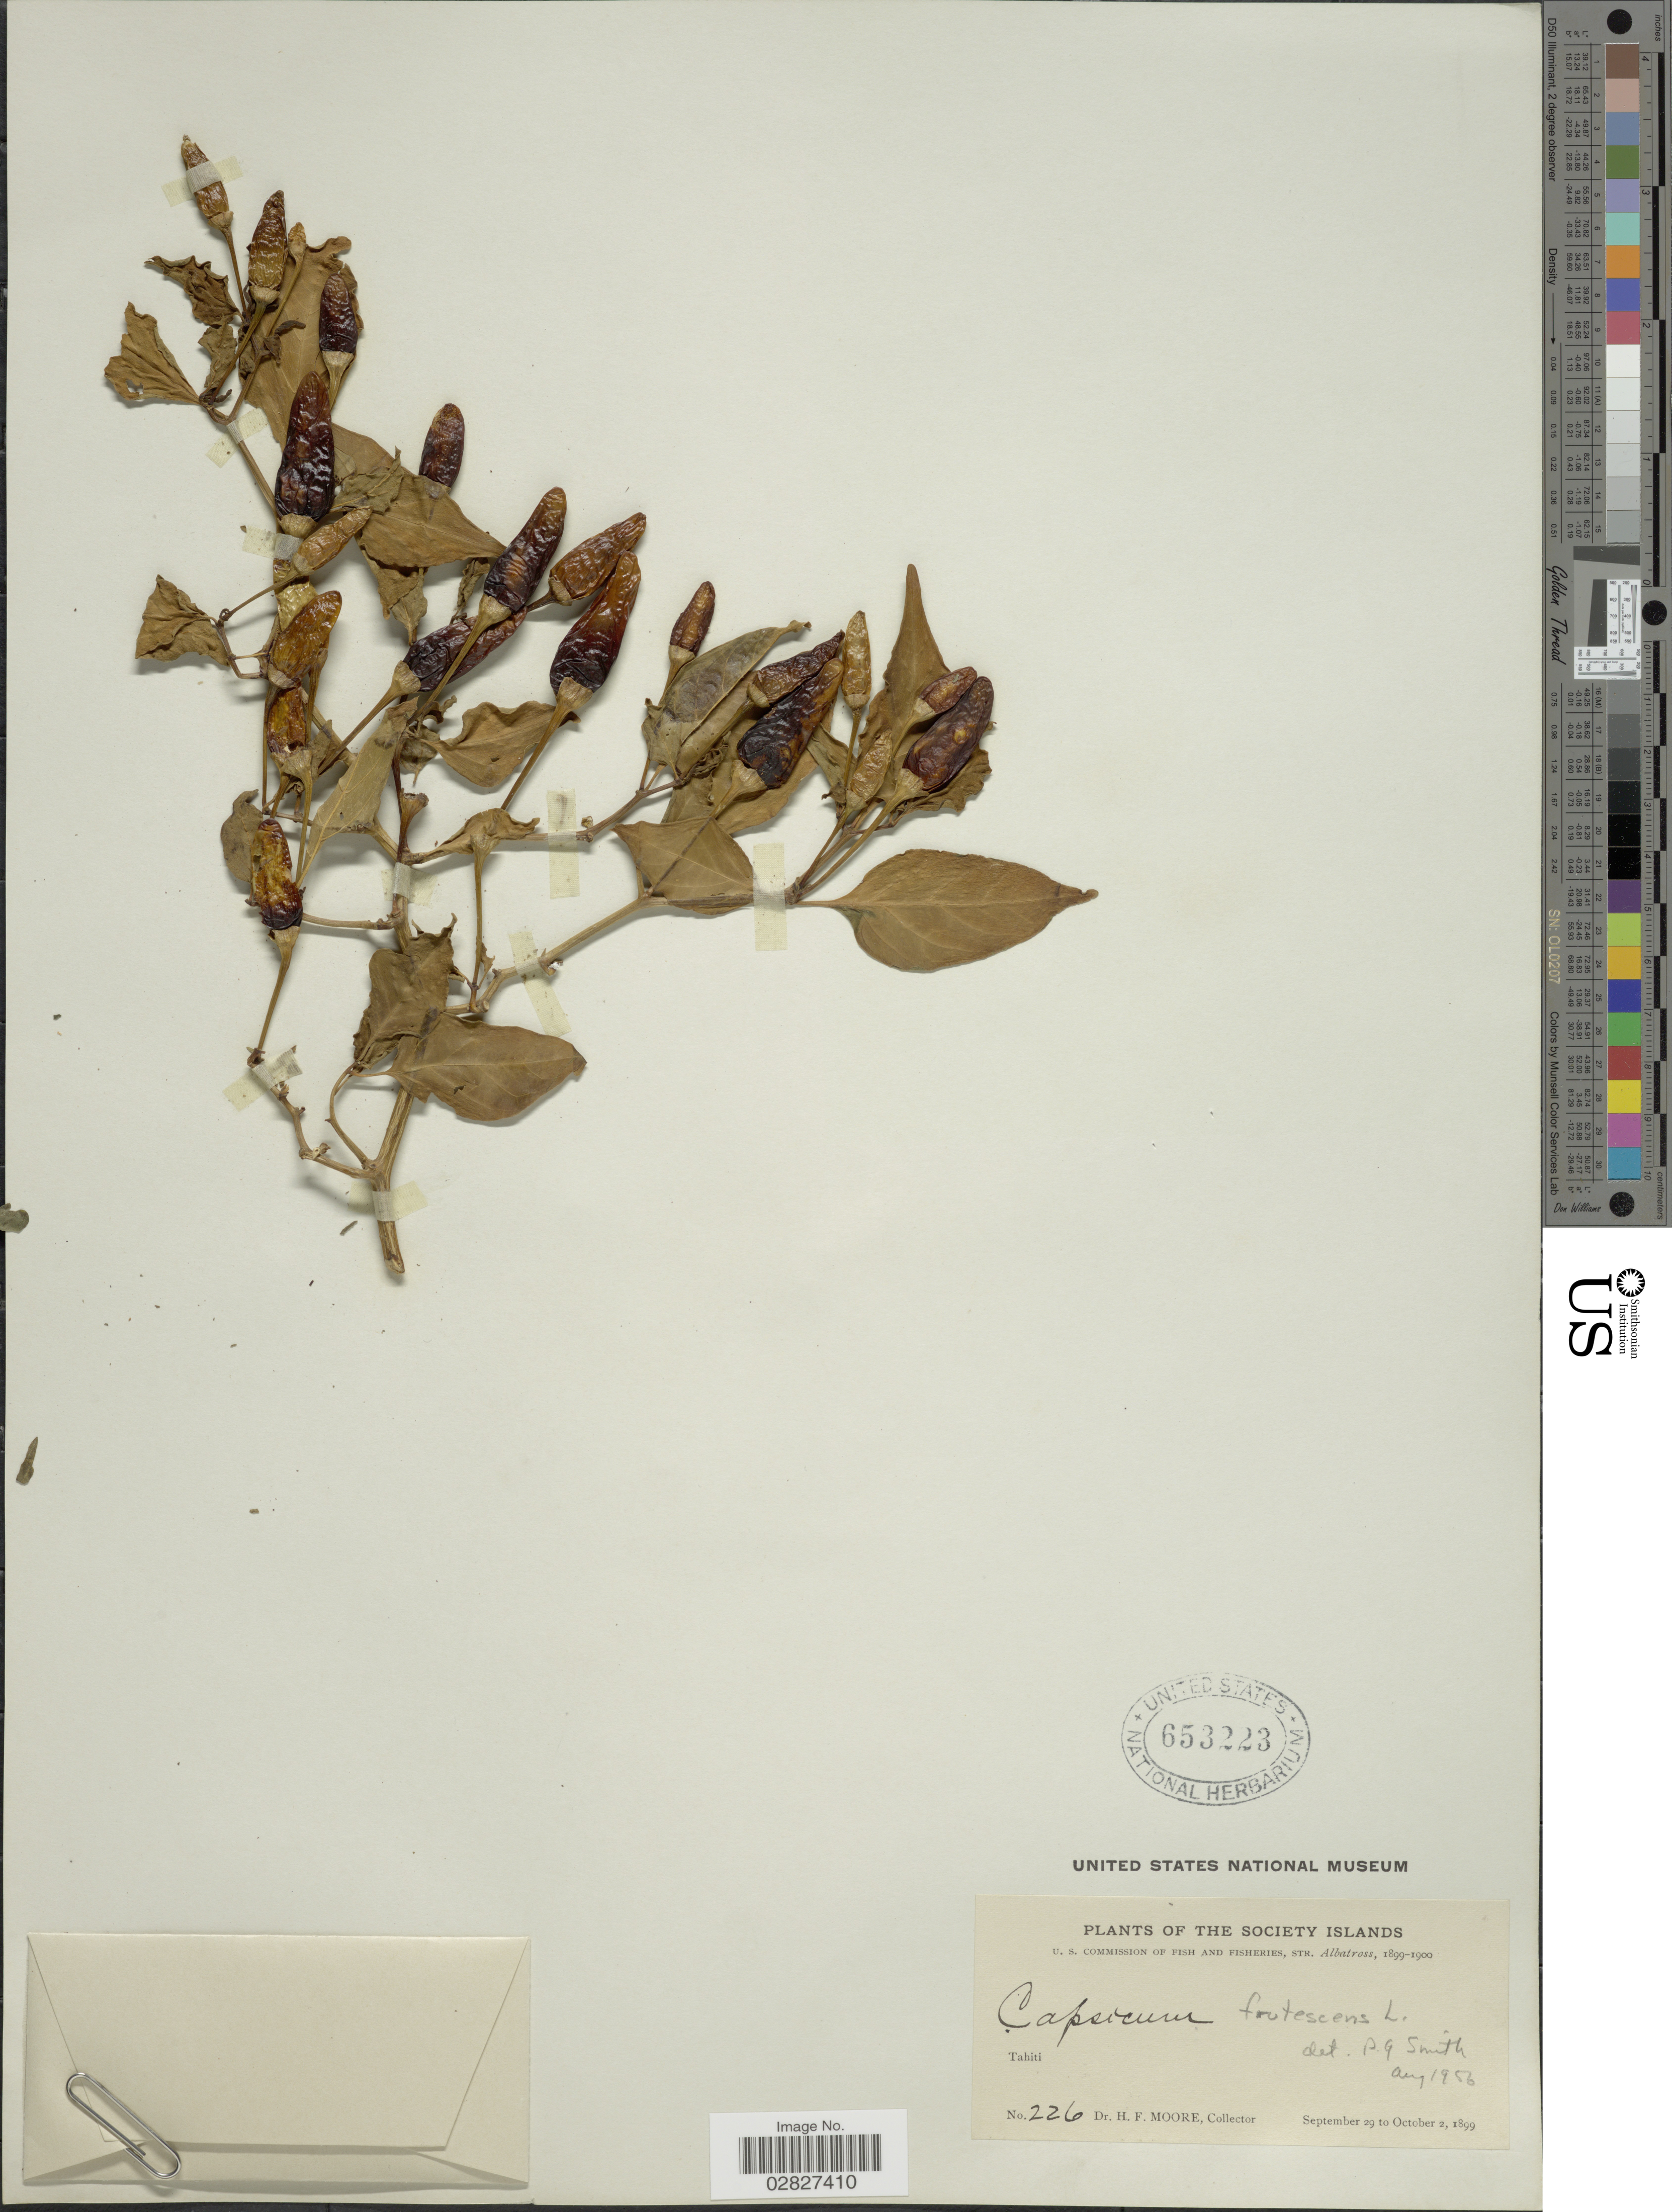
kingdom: Plantae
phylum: Tracheophyta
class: Magnoliopsida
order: Solanales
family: Solanaceae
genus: Capsicum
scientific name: Capsicum frutescens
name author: L.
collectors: H. F. Moore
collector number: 226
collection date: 1899-09-29/1899-10-02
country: French Polynesia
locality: Society Islands. Tahiti.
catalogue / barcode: US 653223